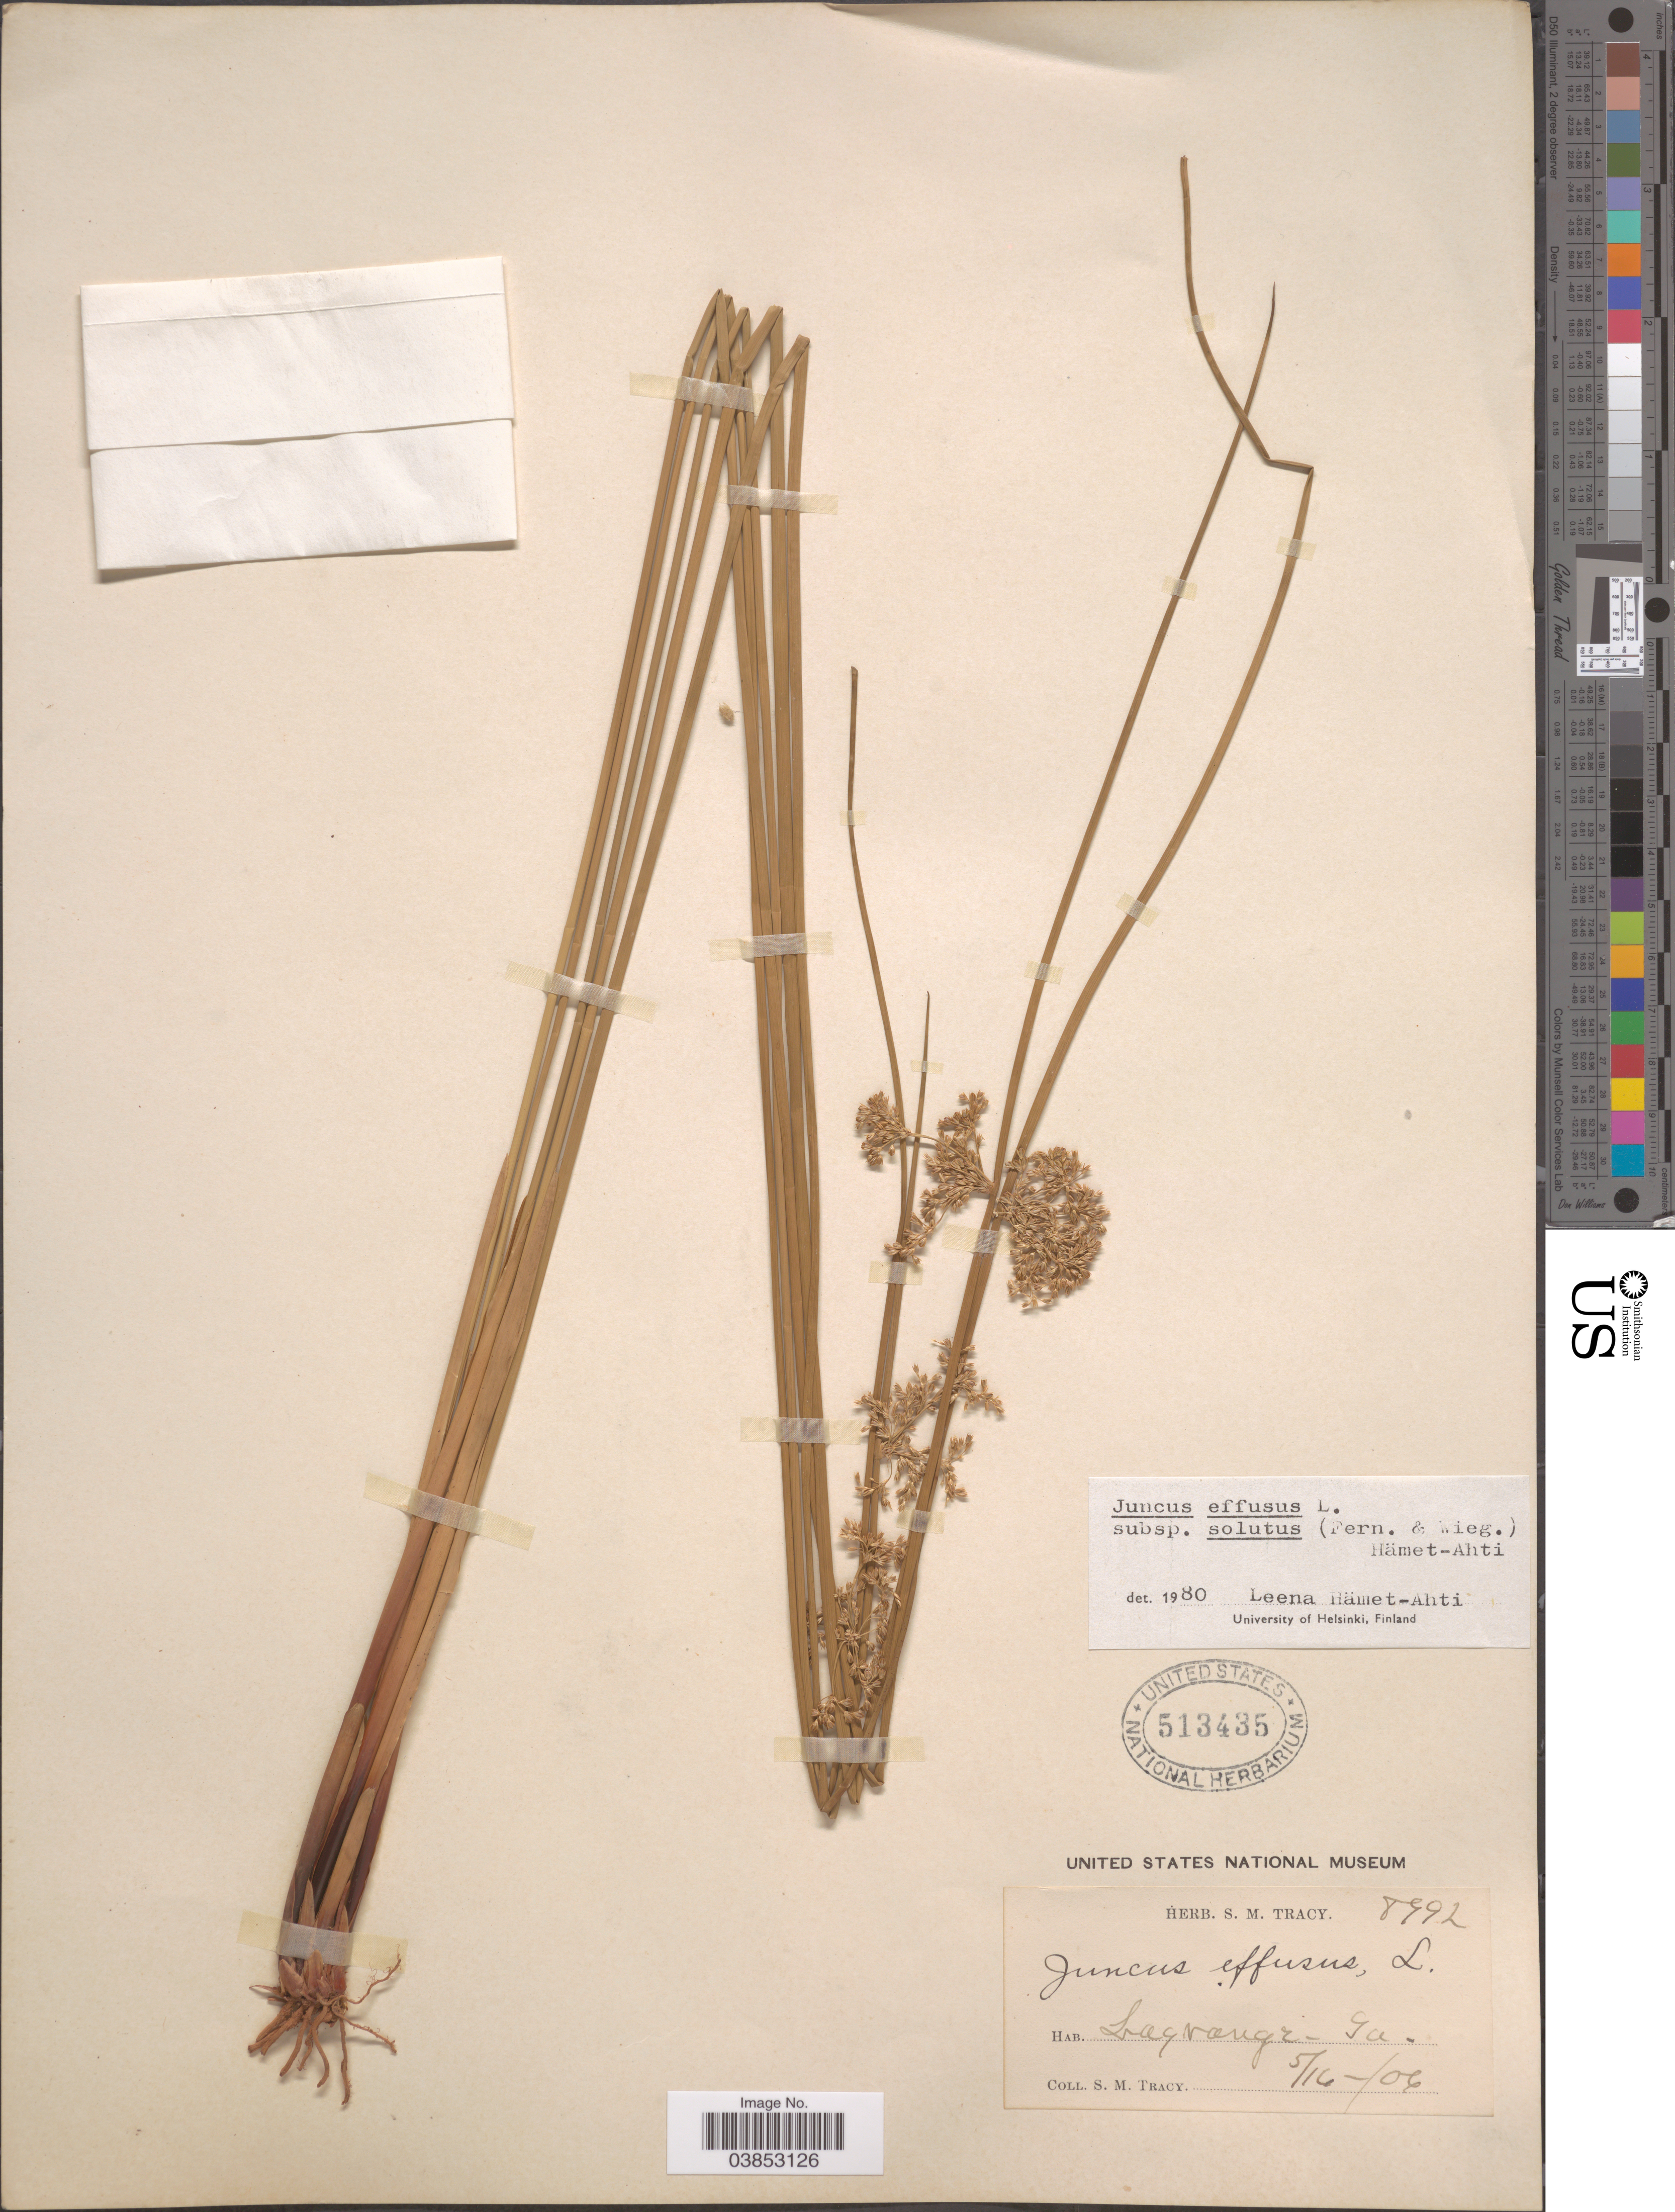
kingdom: Plantae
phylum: Tracheophyta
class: Liliopsida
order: Poales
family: Juncaceae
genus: Juncus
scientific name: Juncus effusus var. solutus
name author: Fernald & Wiegand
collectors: S. M. Tracy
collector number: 8992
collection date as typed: Transcribed d/m/y: 16/5/6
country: United States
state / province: Georgia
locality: Lagrange.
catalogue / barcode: US 513435